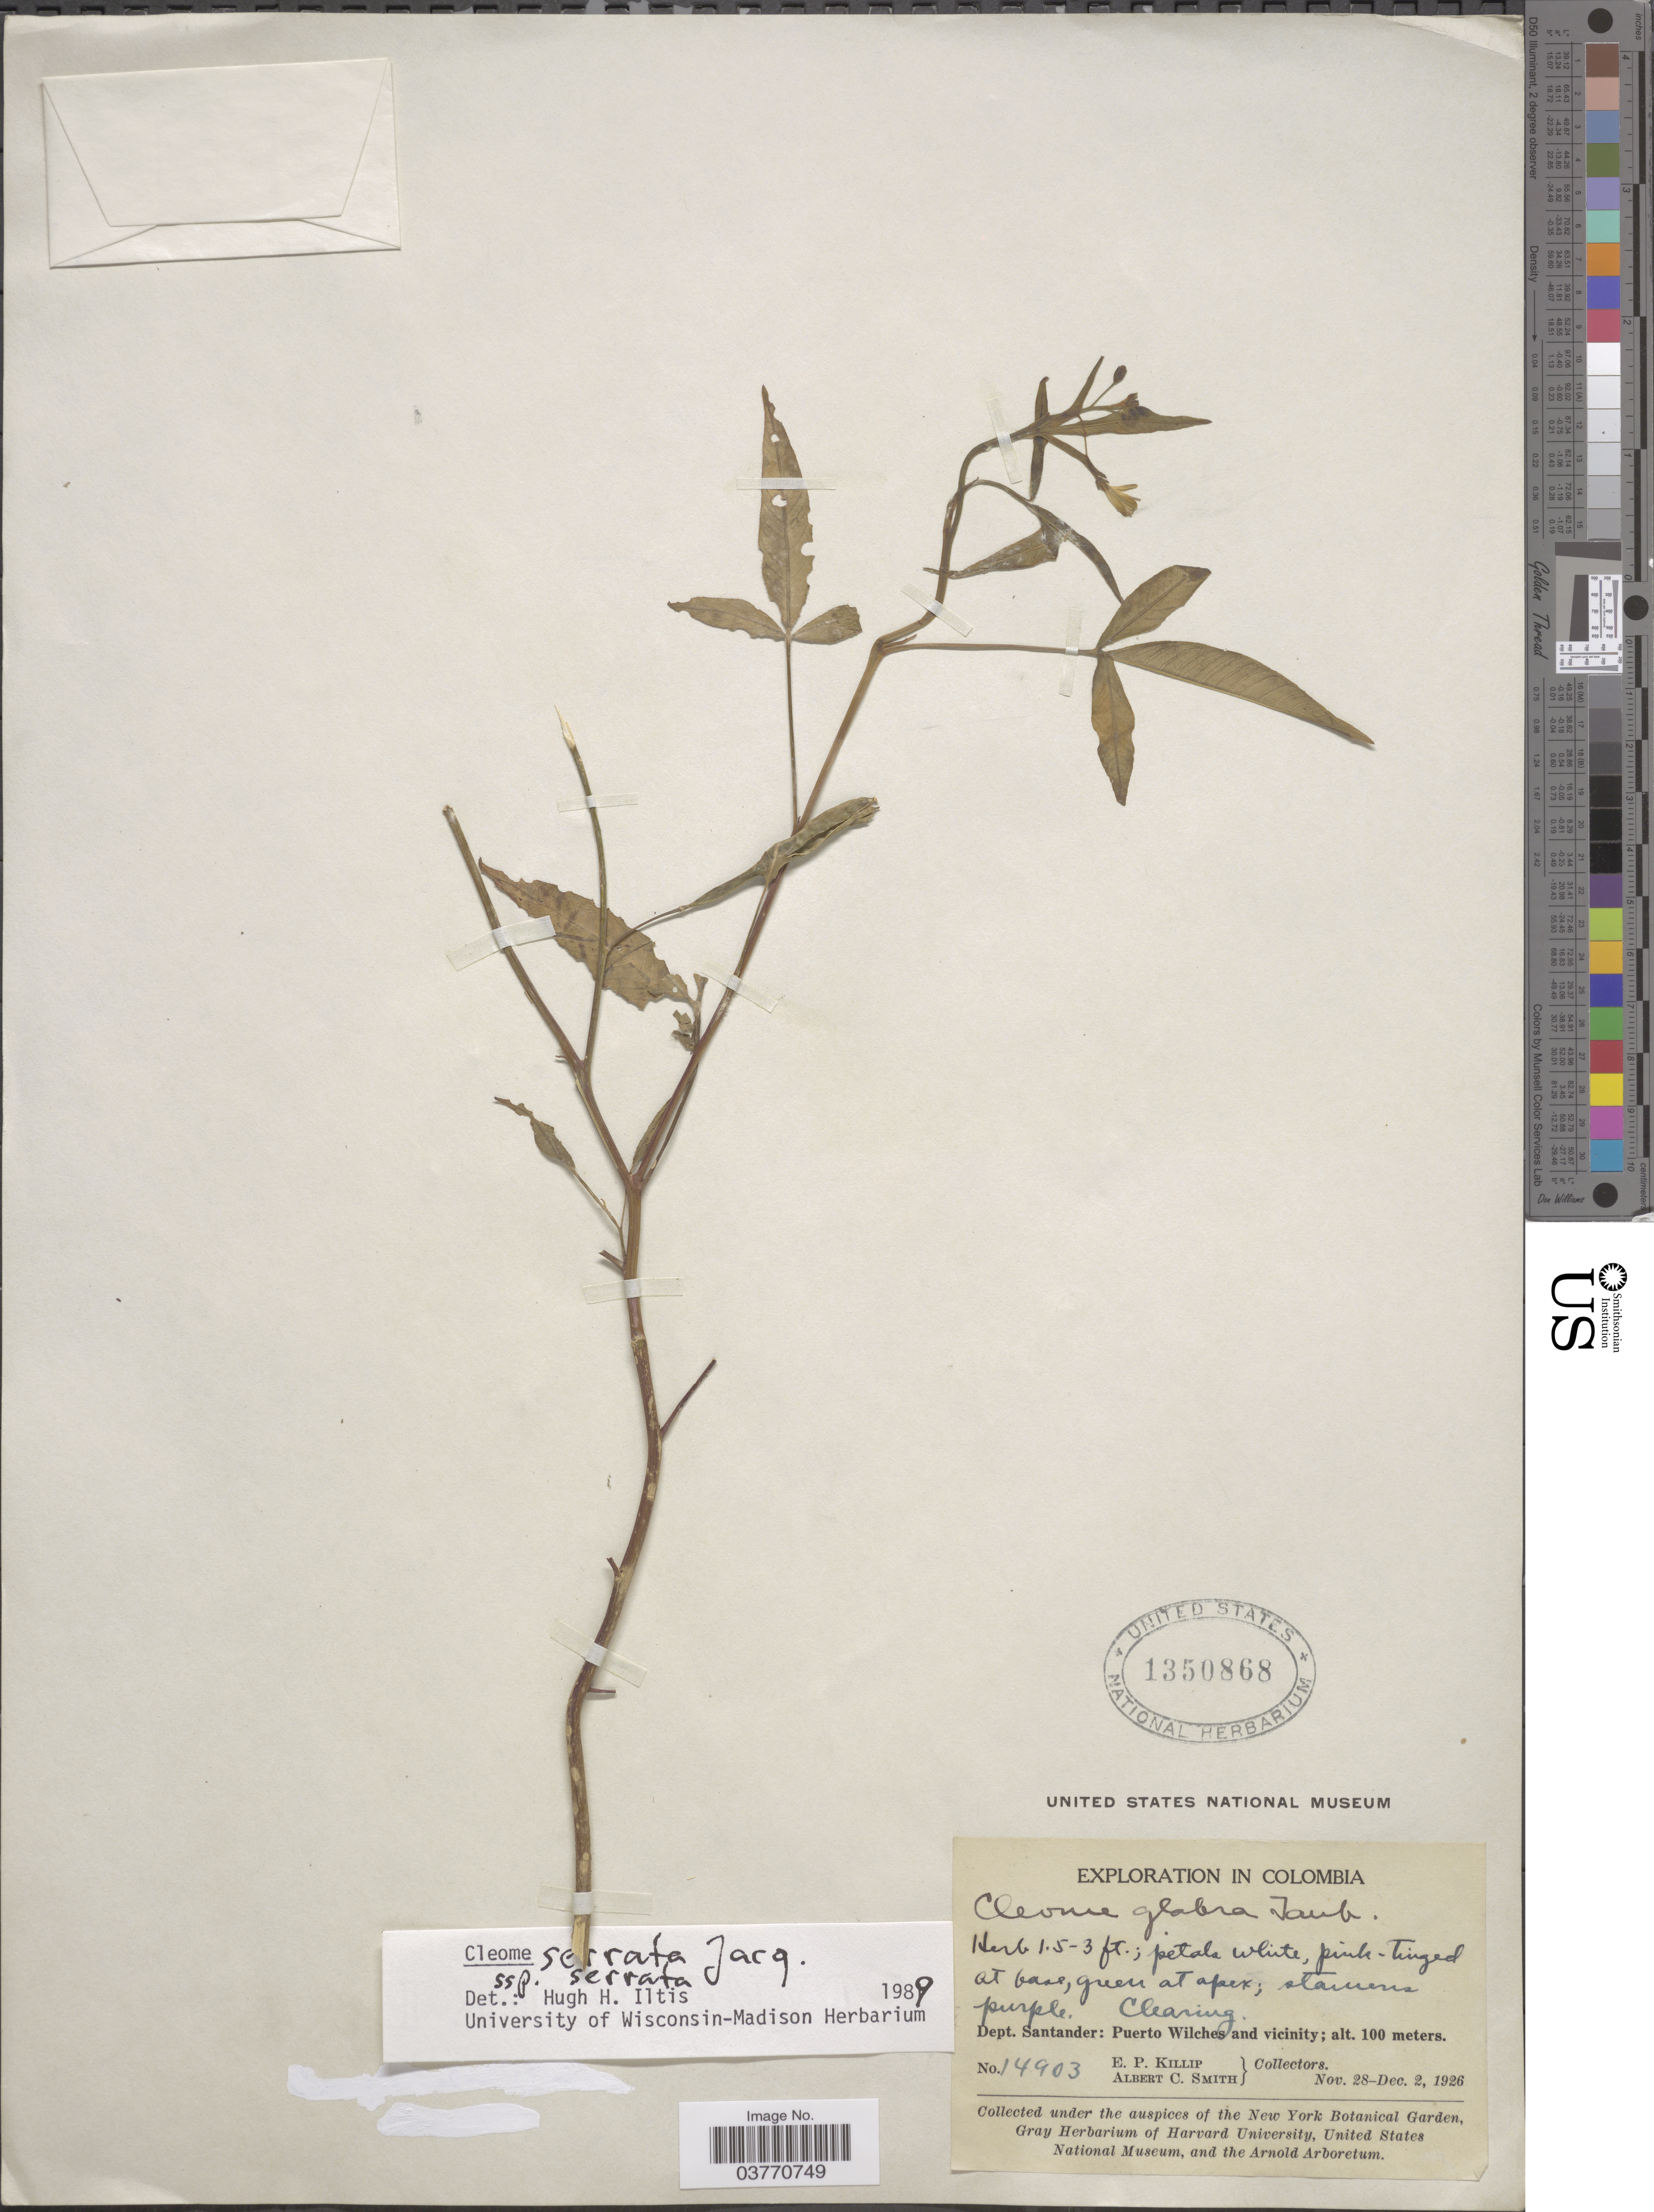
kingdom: Plantae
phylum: Tracheophyta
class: Magnoliopsida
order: Brassicales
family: Cleomaceae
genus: Cleoserrata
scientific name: Cleoserrata serrata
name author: (Jacq.) Iltis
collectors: E. P. Killip & A. C. Smith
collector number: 14903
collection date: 1926-11-28/1926-12-02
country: Colombia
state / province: Santander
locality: Dept. Santander: Puerto Wilches and vicinity.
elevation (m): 100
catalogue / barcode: US 1350868